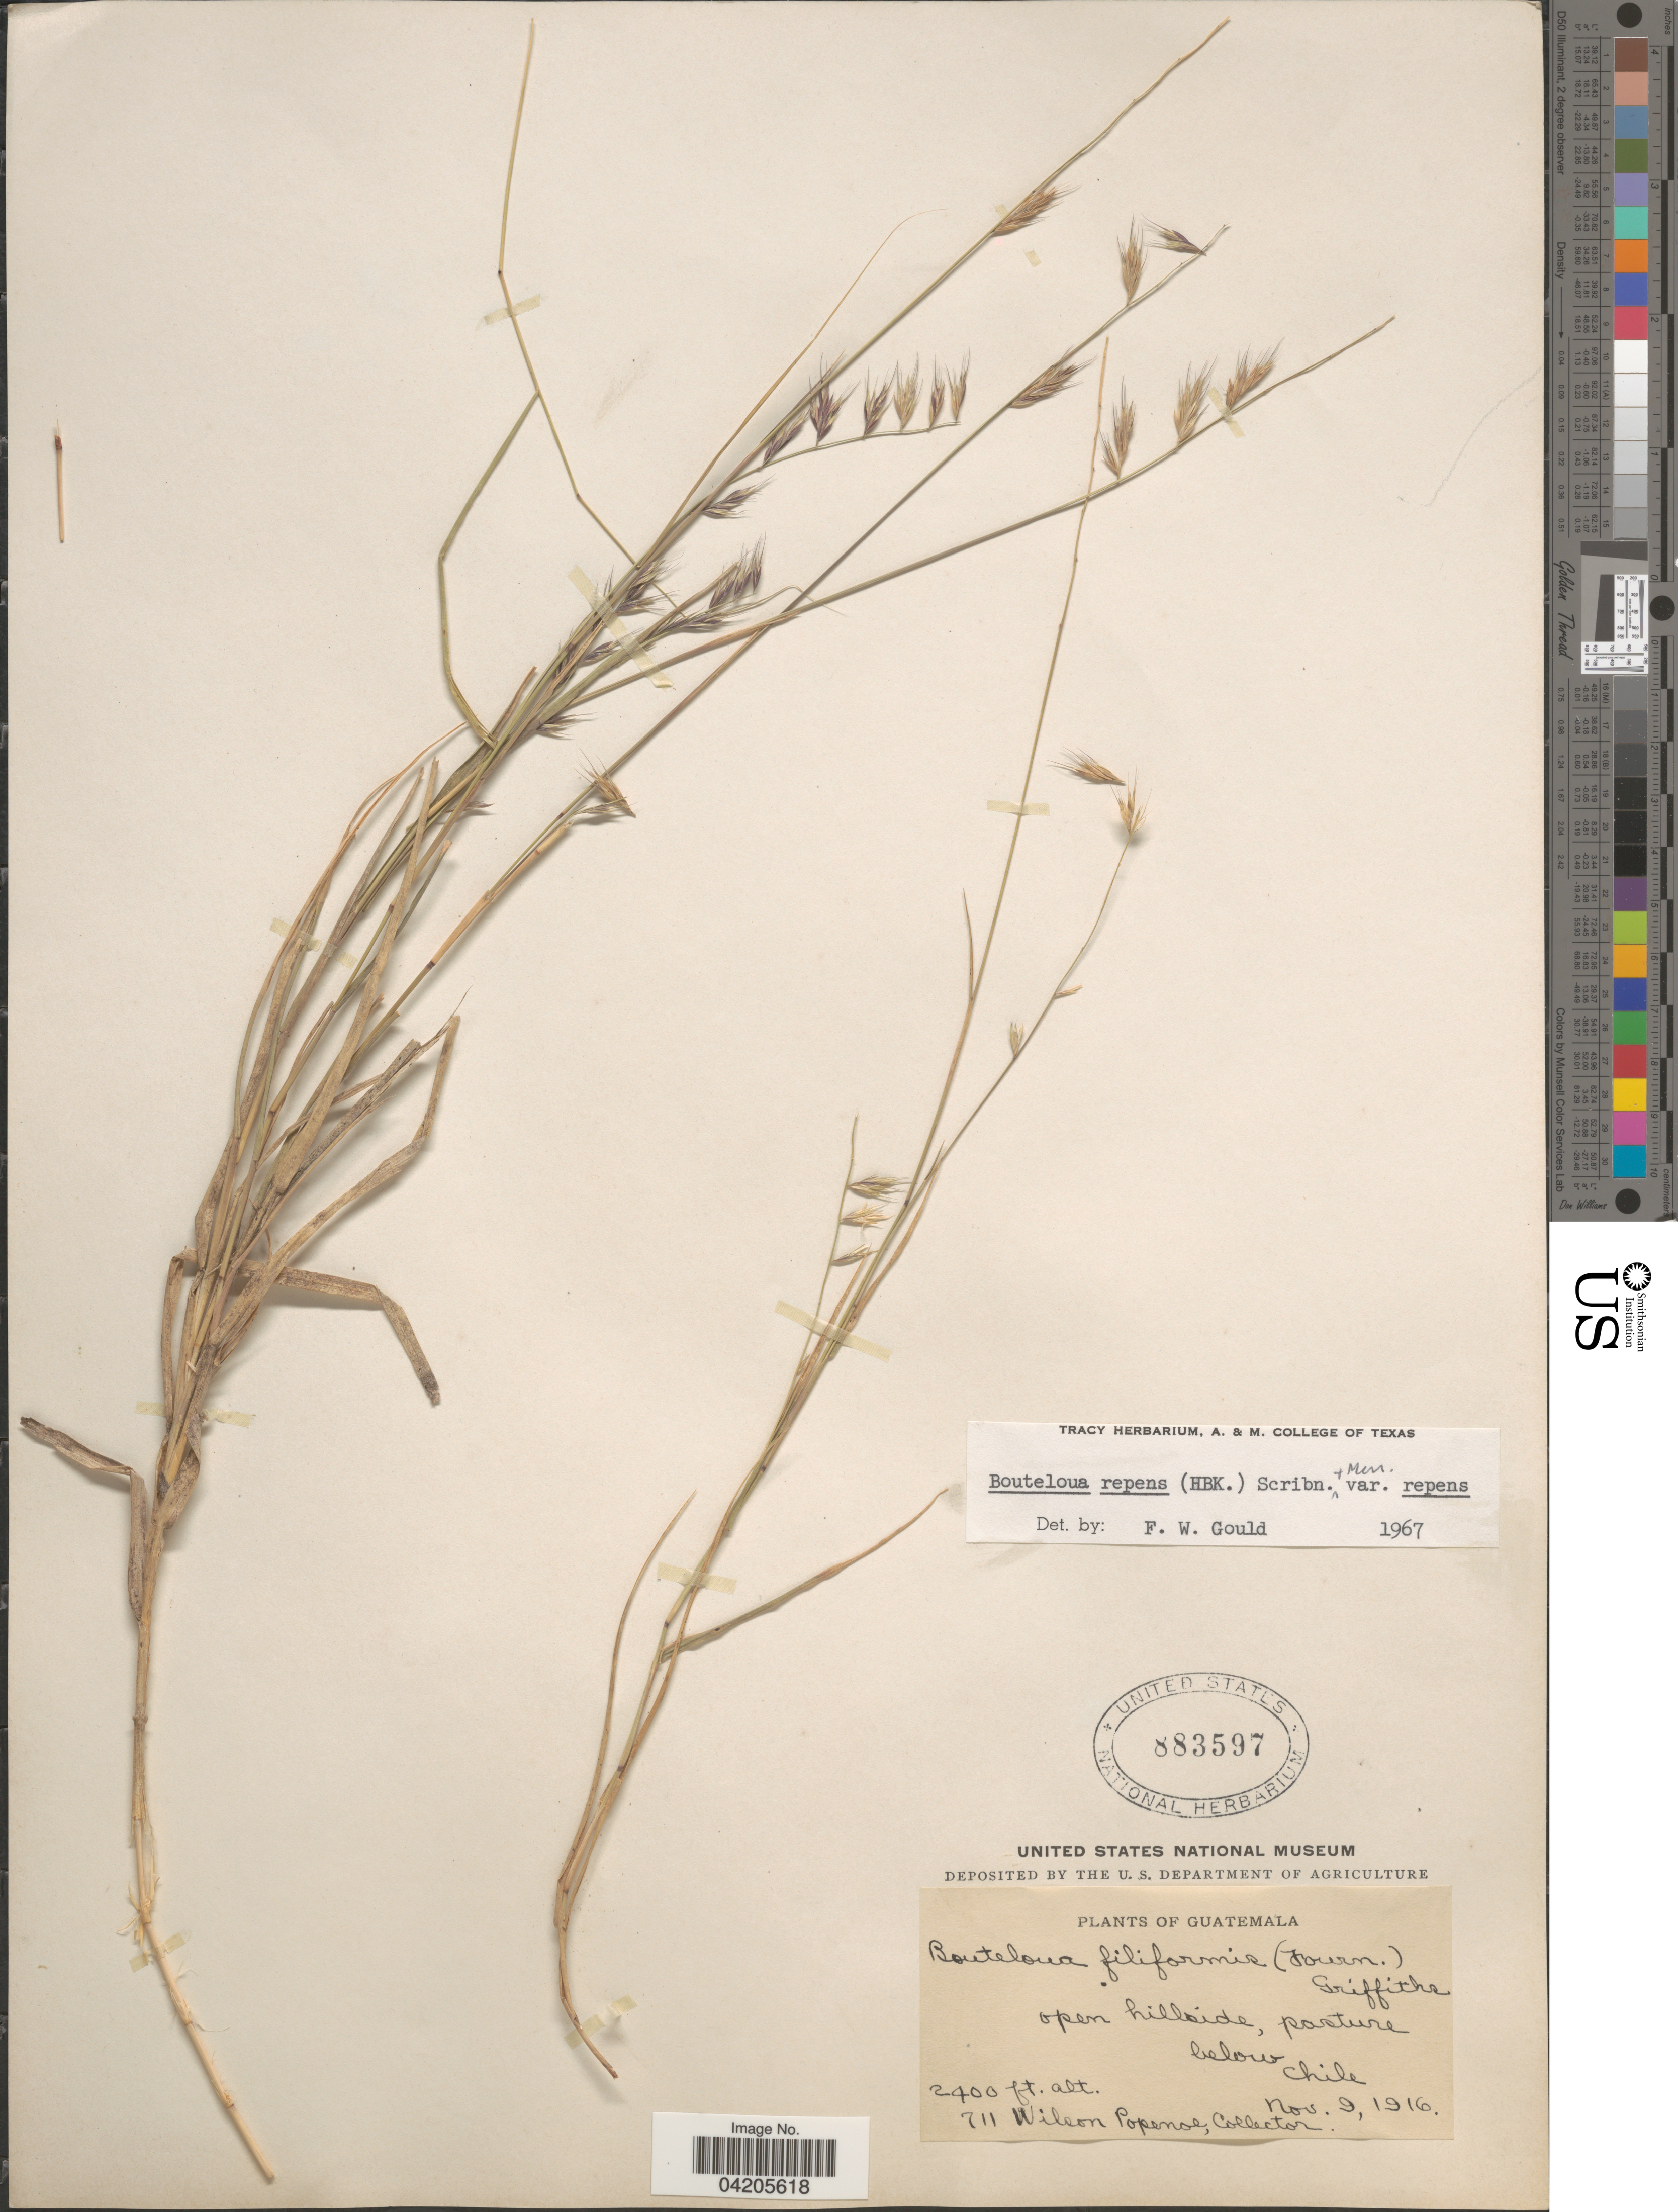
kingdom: Plantae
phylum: Tracheophyta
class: Liliopsida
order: Poales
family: Poaceae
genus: Bouteloua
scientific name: Bouteloua repens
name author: (Kunth) Scribn. & Merr.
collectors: W. Popenoe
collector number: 711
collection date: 1916-11-09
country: Guatemala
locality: Open hillside, pasture below chile.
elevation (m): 732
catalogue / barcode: US 883597